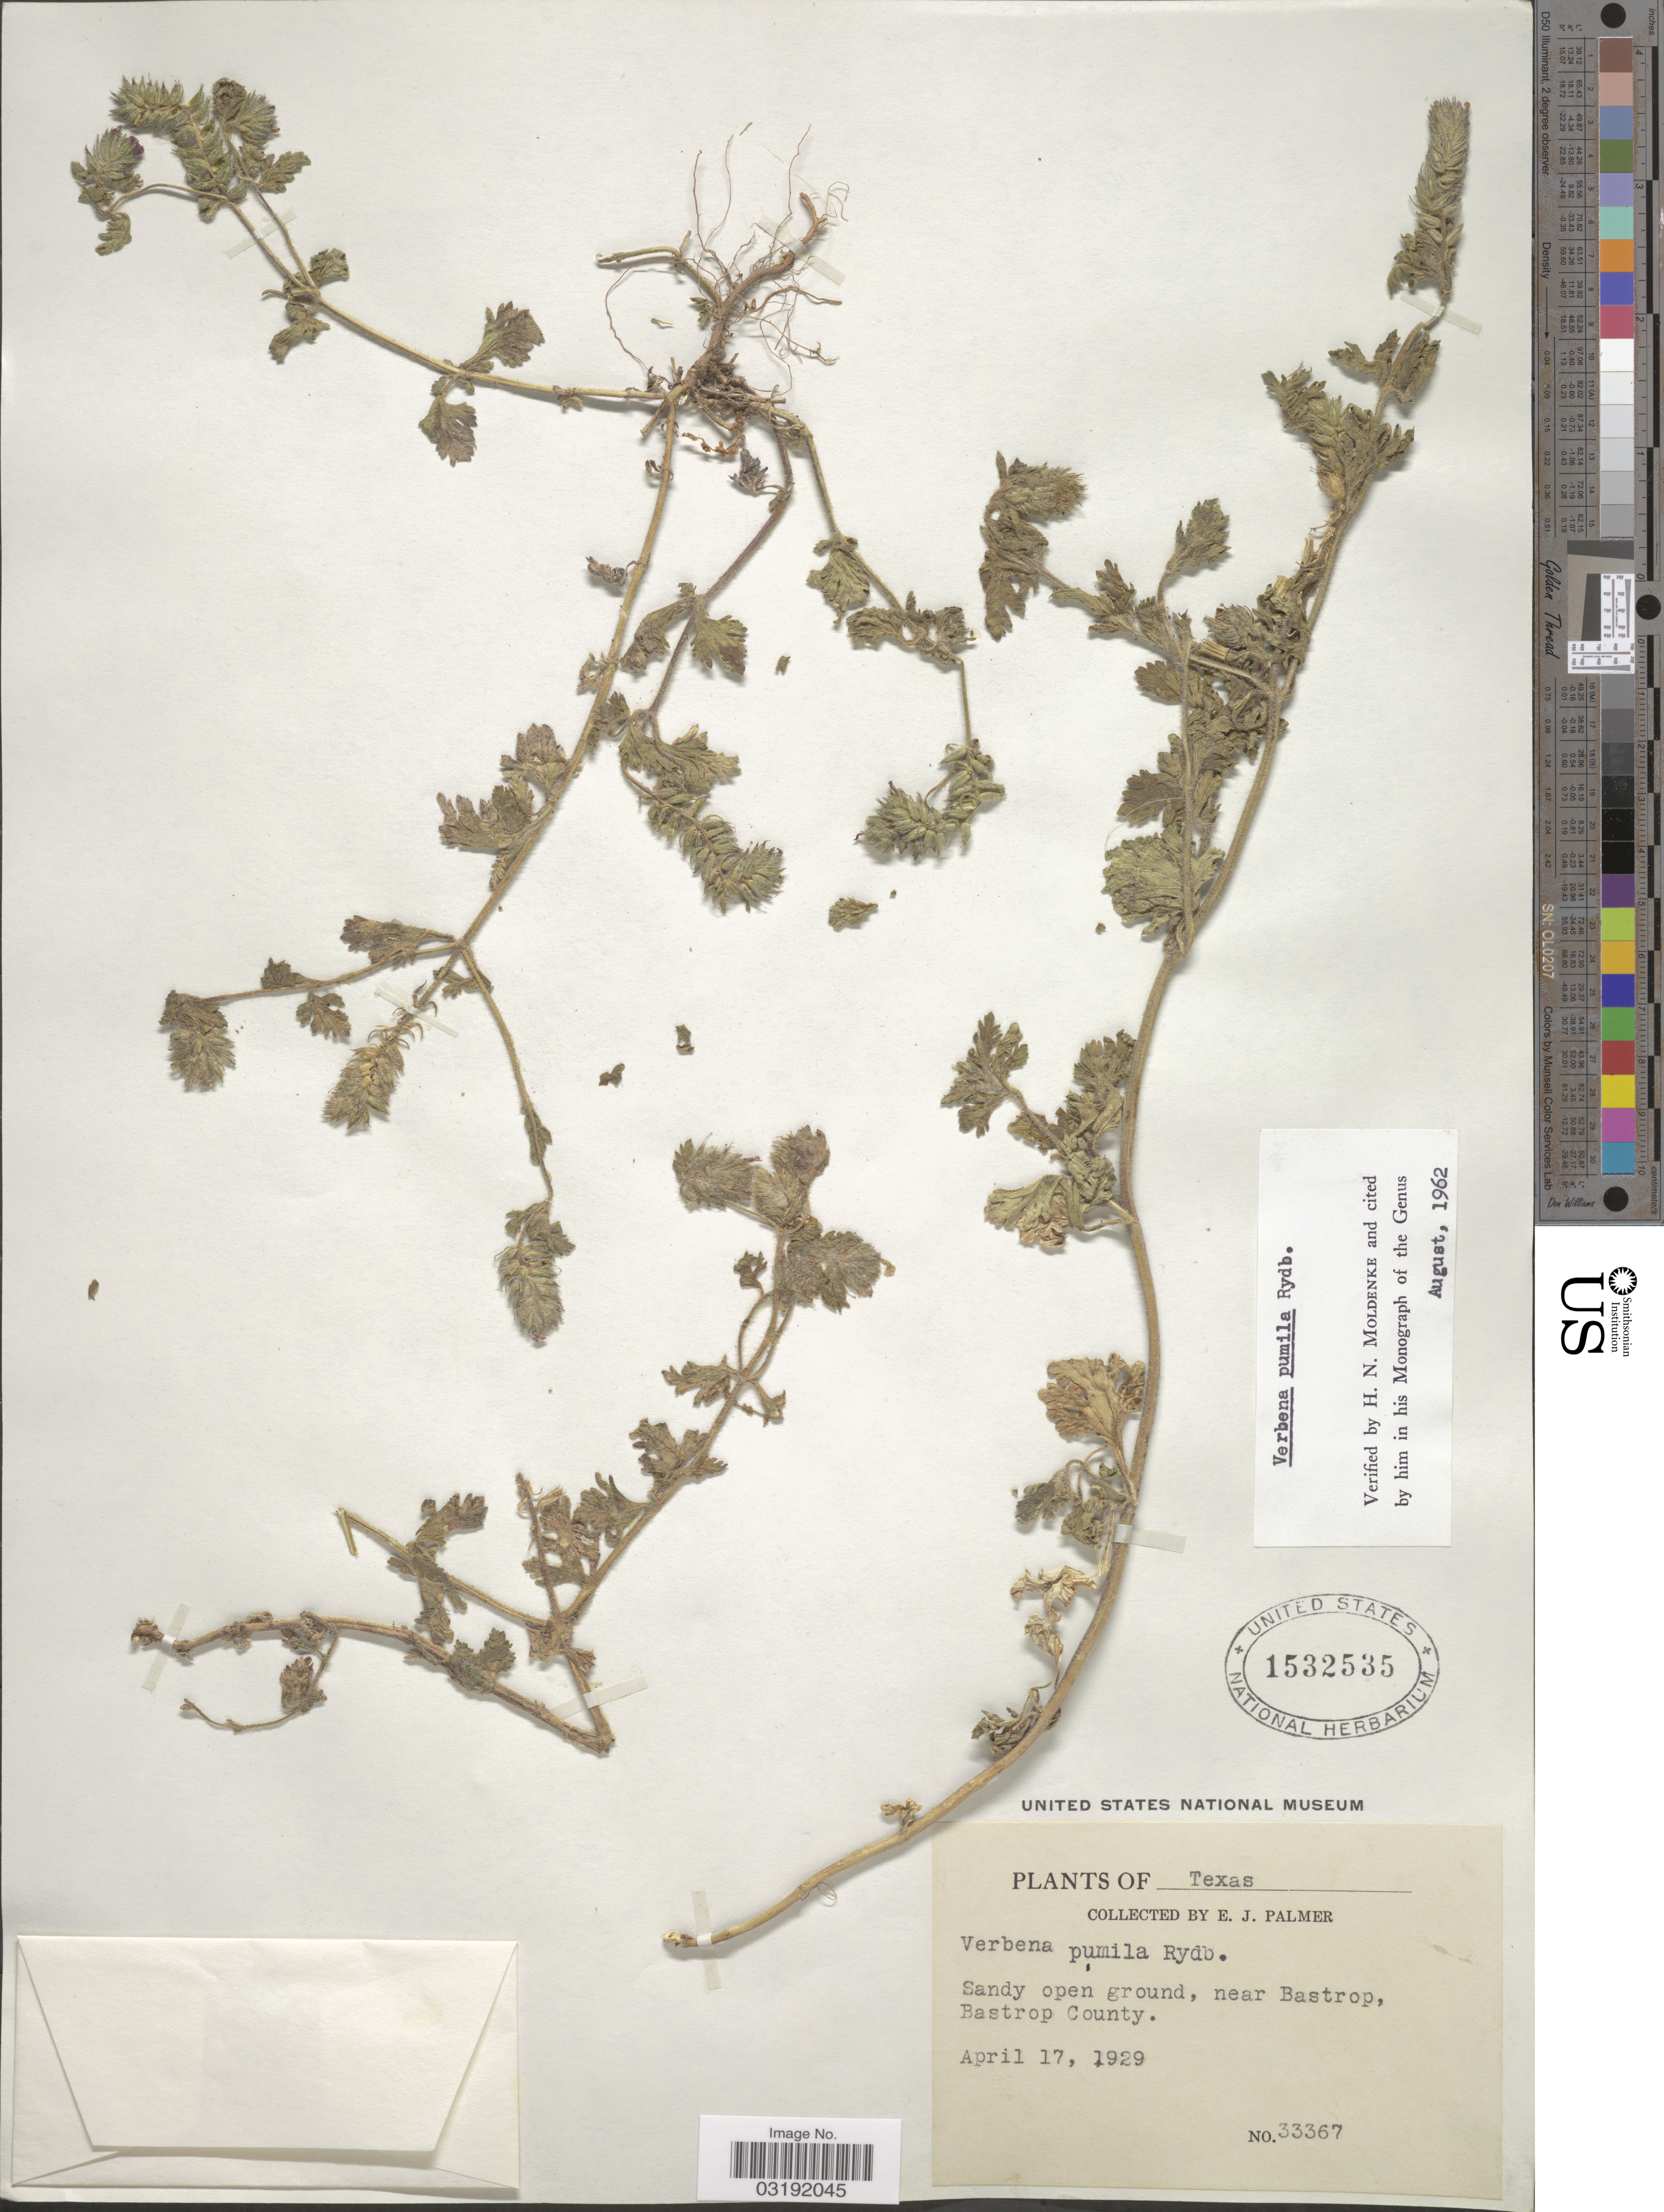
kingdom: Plantae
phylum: Tracheophyta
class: Magnoliopsida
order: Lamiales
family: Verbenaceae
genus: Verbena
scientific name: Verbena pumila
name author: Rydb.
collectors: E. J. Palmer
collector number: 33367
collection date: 1929-04-17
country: United States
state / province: Texas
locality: Sandy open ground, near Bastrop, Bastrop County.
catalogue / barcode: US 1532535